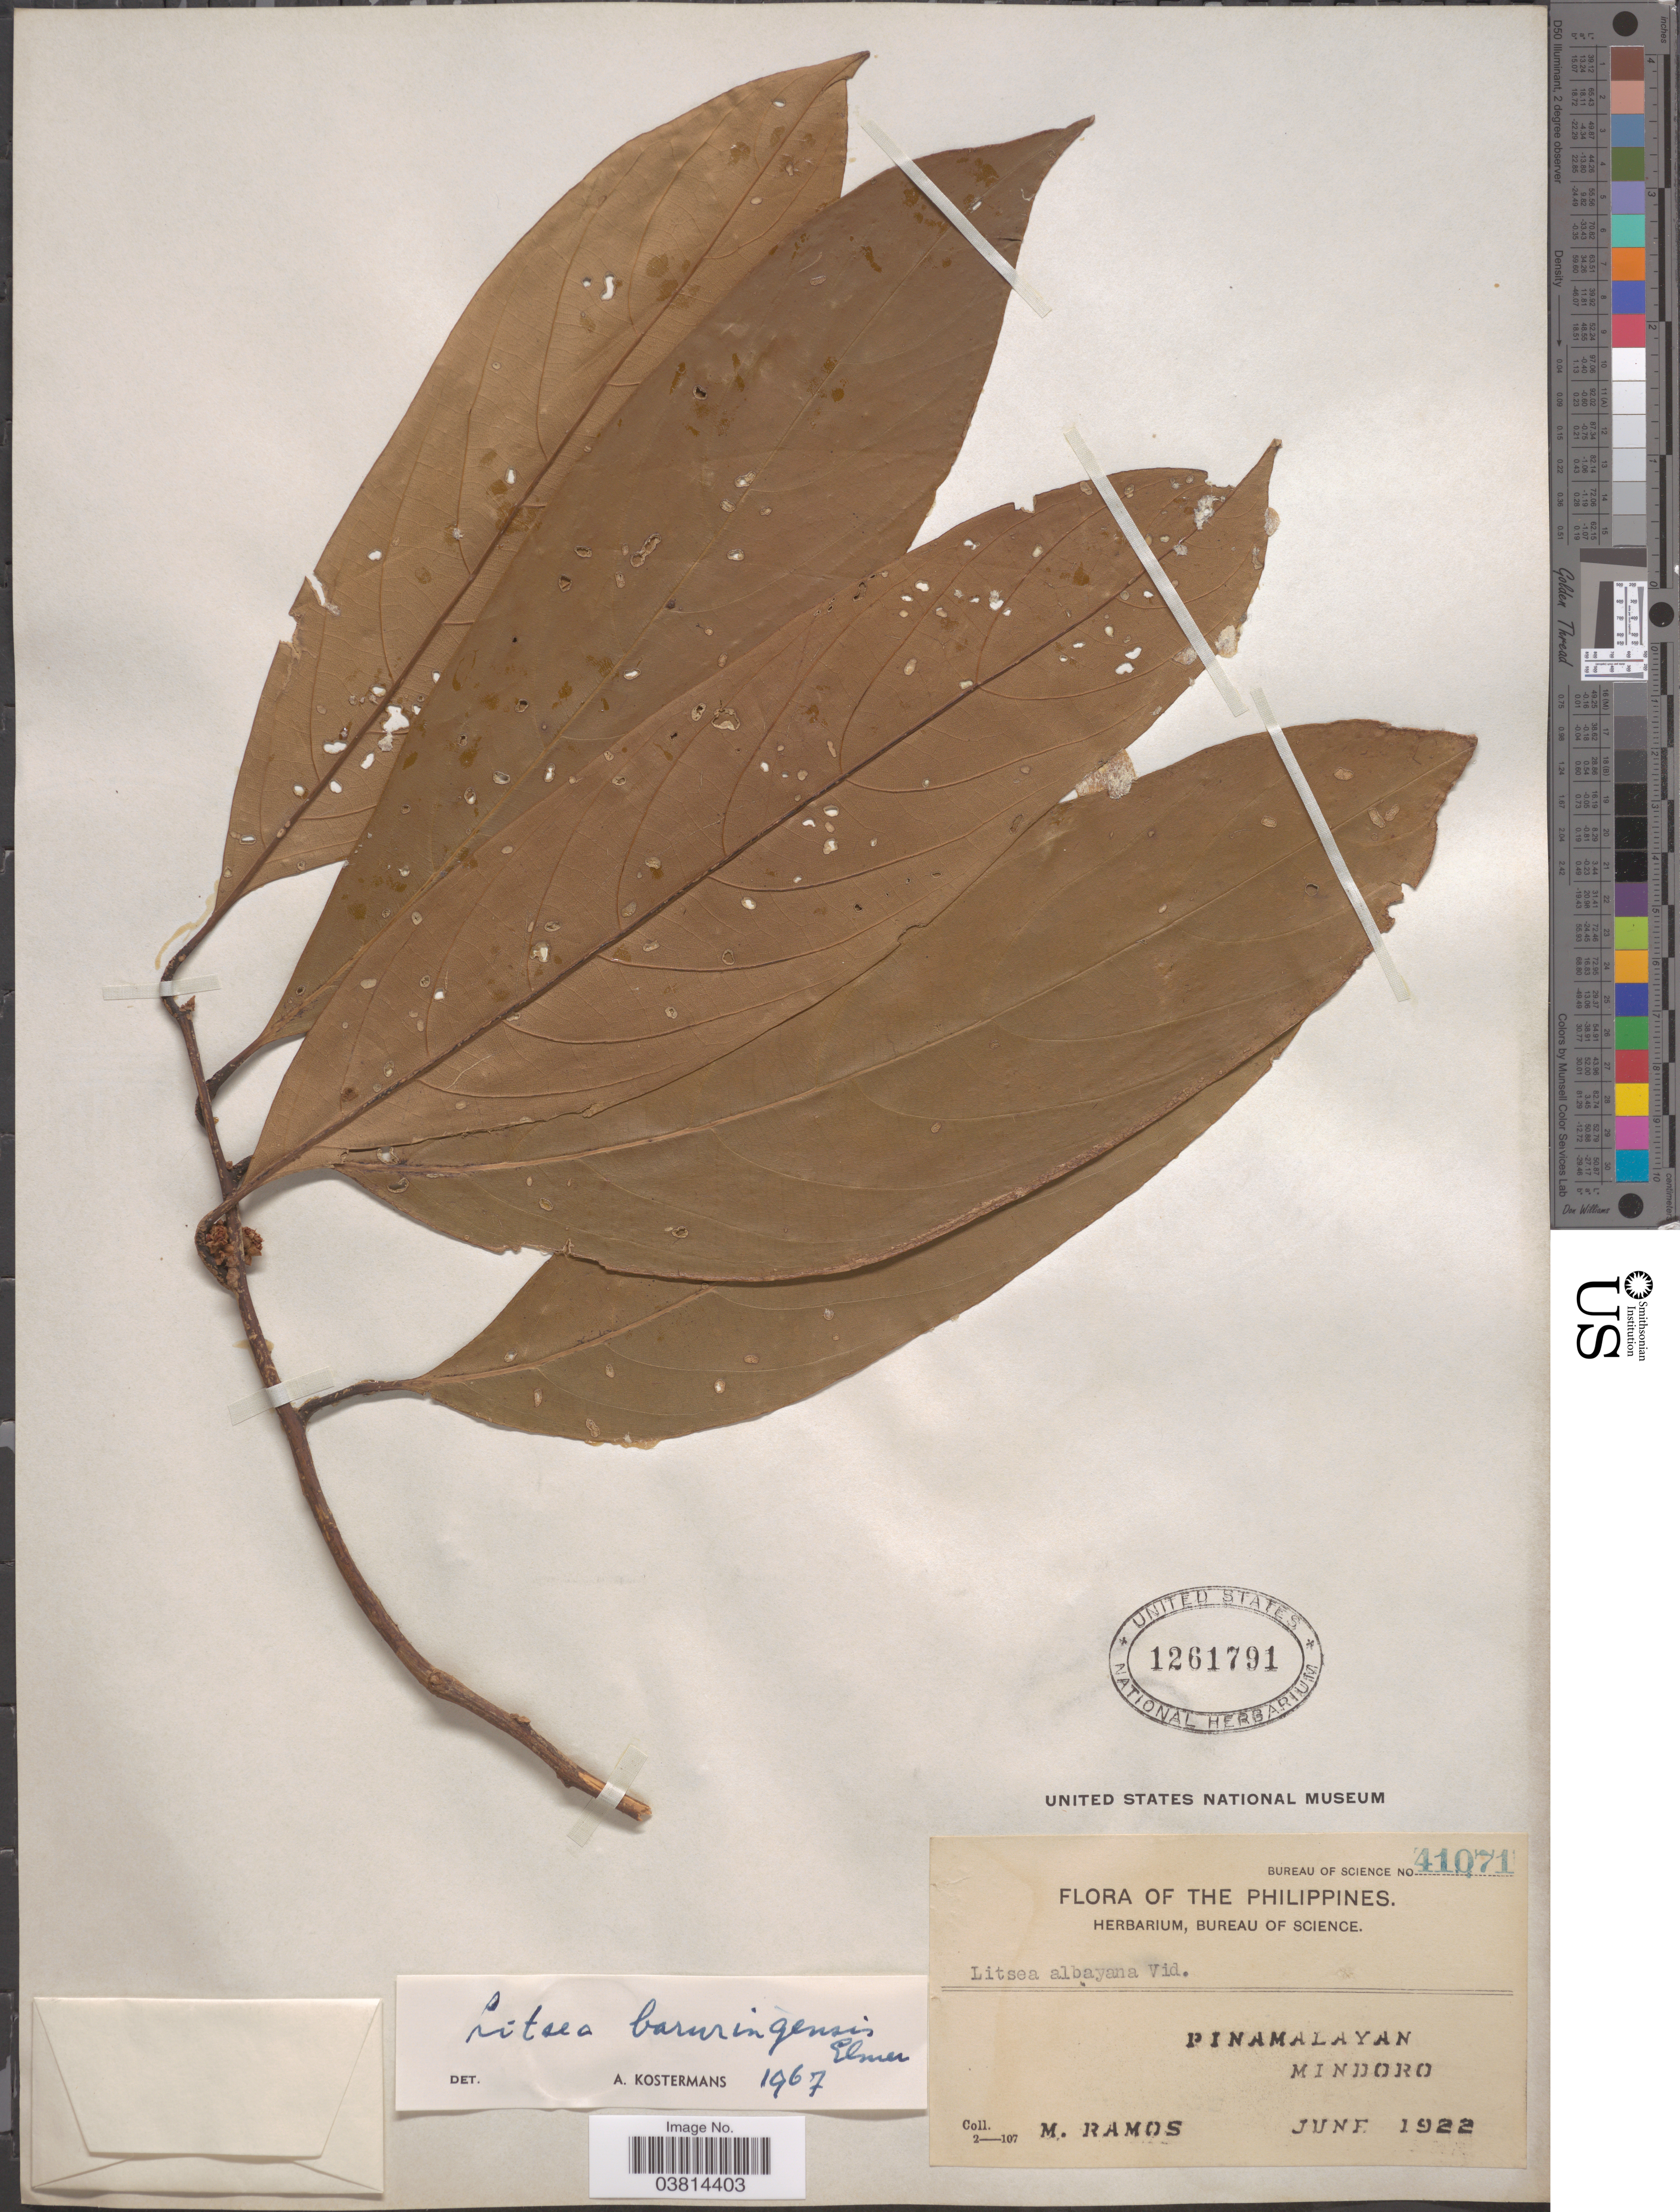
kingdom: Plantae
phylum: Tracheophyta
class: Magnoliopsida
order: Laurales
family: Lauraceae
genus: Litsea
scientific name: Litsea baruringensis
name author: Elmer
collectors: M. Ramos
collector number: Bureau of Science 41071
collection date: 1922-06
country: Philippines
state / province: Mimaropa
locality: Pinamalayan. Mindoro.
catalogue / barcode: US 1261791